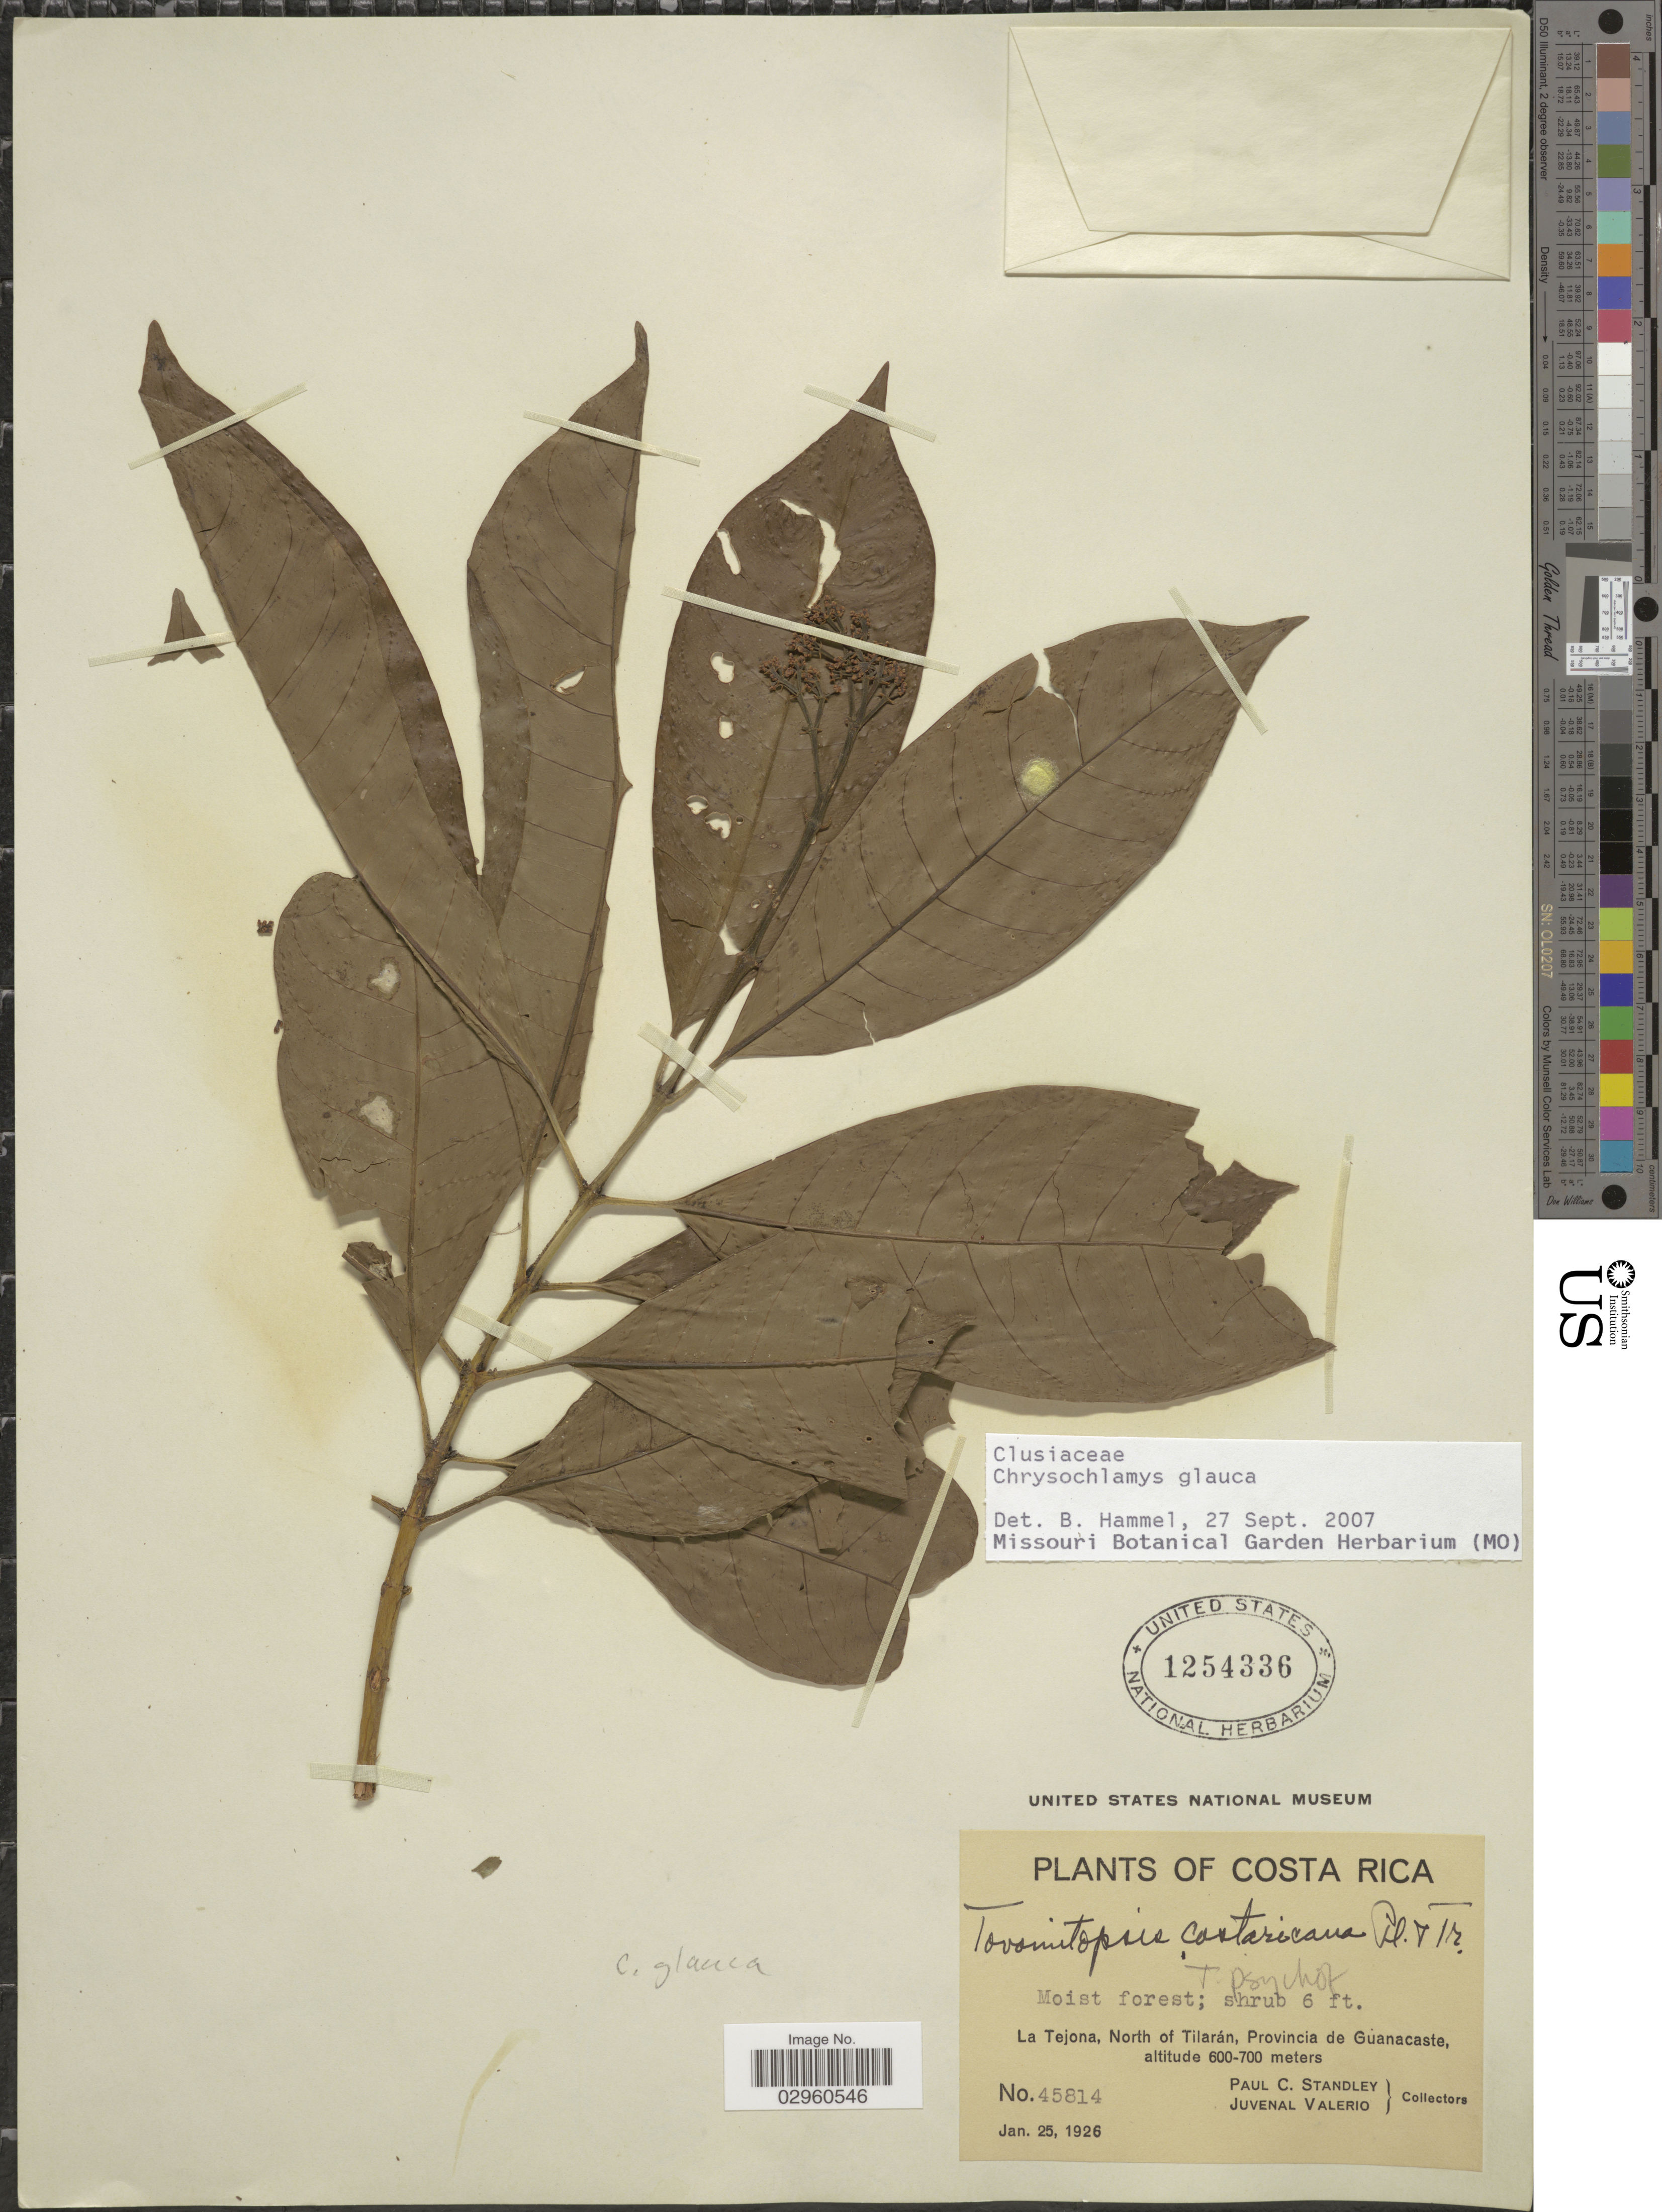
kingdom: Plantae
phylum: Tracheophyta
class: Magnoliopsida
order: Malpighiales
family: Clusiaceae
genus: Chrysochlamys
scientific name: Chrysochlamys glauca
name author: (Oerst. ex Planch. & Triana) Hemsl.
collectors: P. C. Standley & J. Valerio R.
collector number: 45814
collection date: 1926-01-25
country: Costa Rica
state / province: Guanacaste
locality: La Tejona, North of Tilarán, Provincia de Guanacaste.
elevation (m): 600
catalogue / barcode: US 1254336